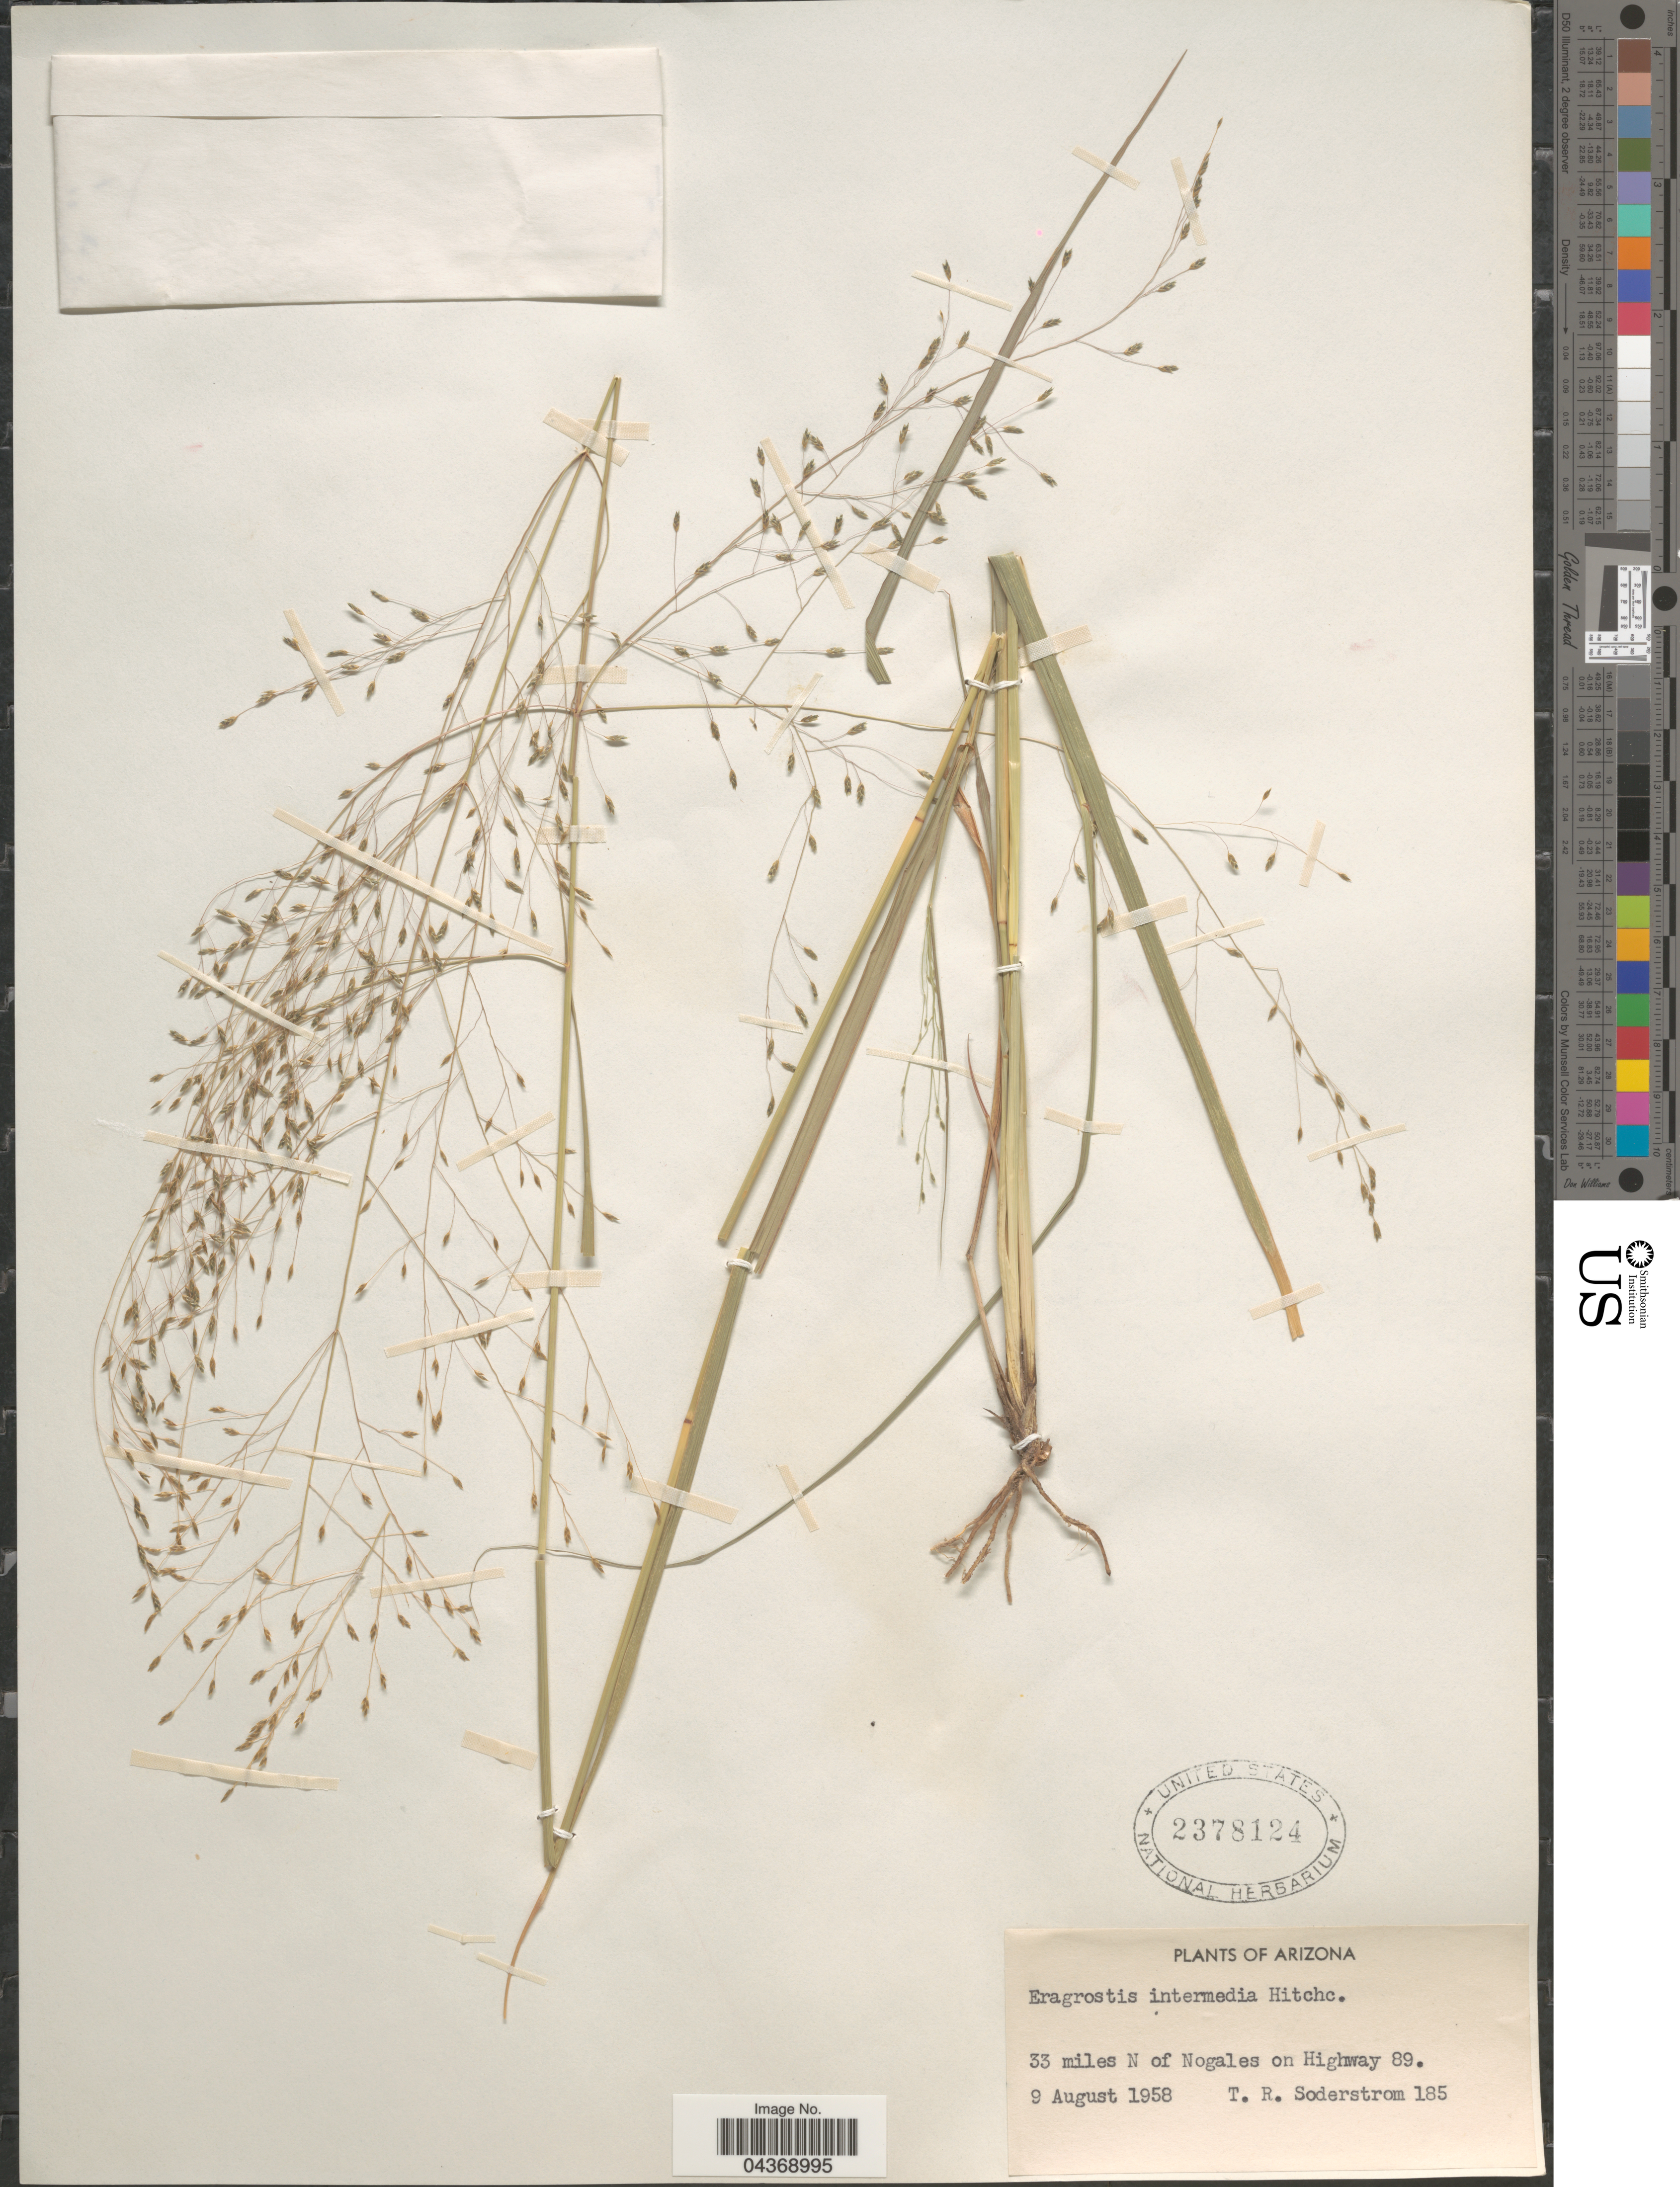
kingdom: Plantae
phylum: Tracheophyta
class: Liliopsida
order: Poales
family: Poaceae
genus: Eragrostis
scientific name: Eragrostis intermedia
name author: Hitchc.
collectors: T. R. Soderstrom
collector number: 185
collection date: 1958-08-09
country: United States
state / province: Arizona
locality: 33 miles N of Nogales on Highway 89.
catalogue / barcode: US 2378124